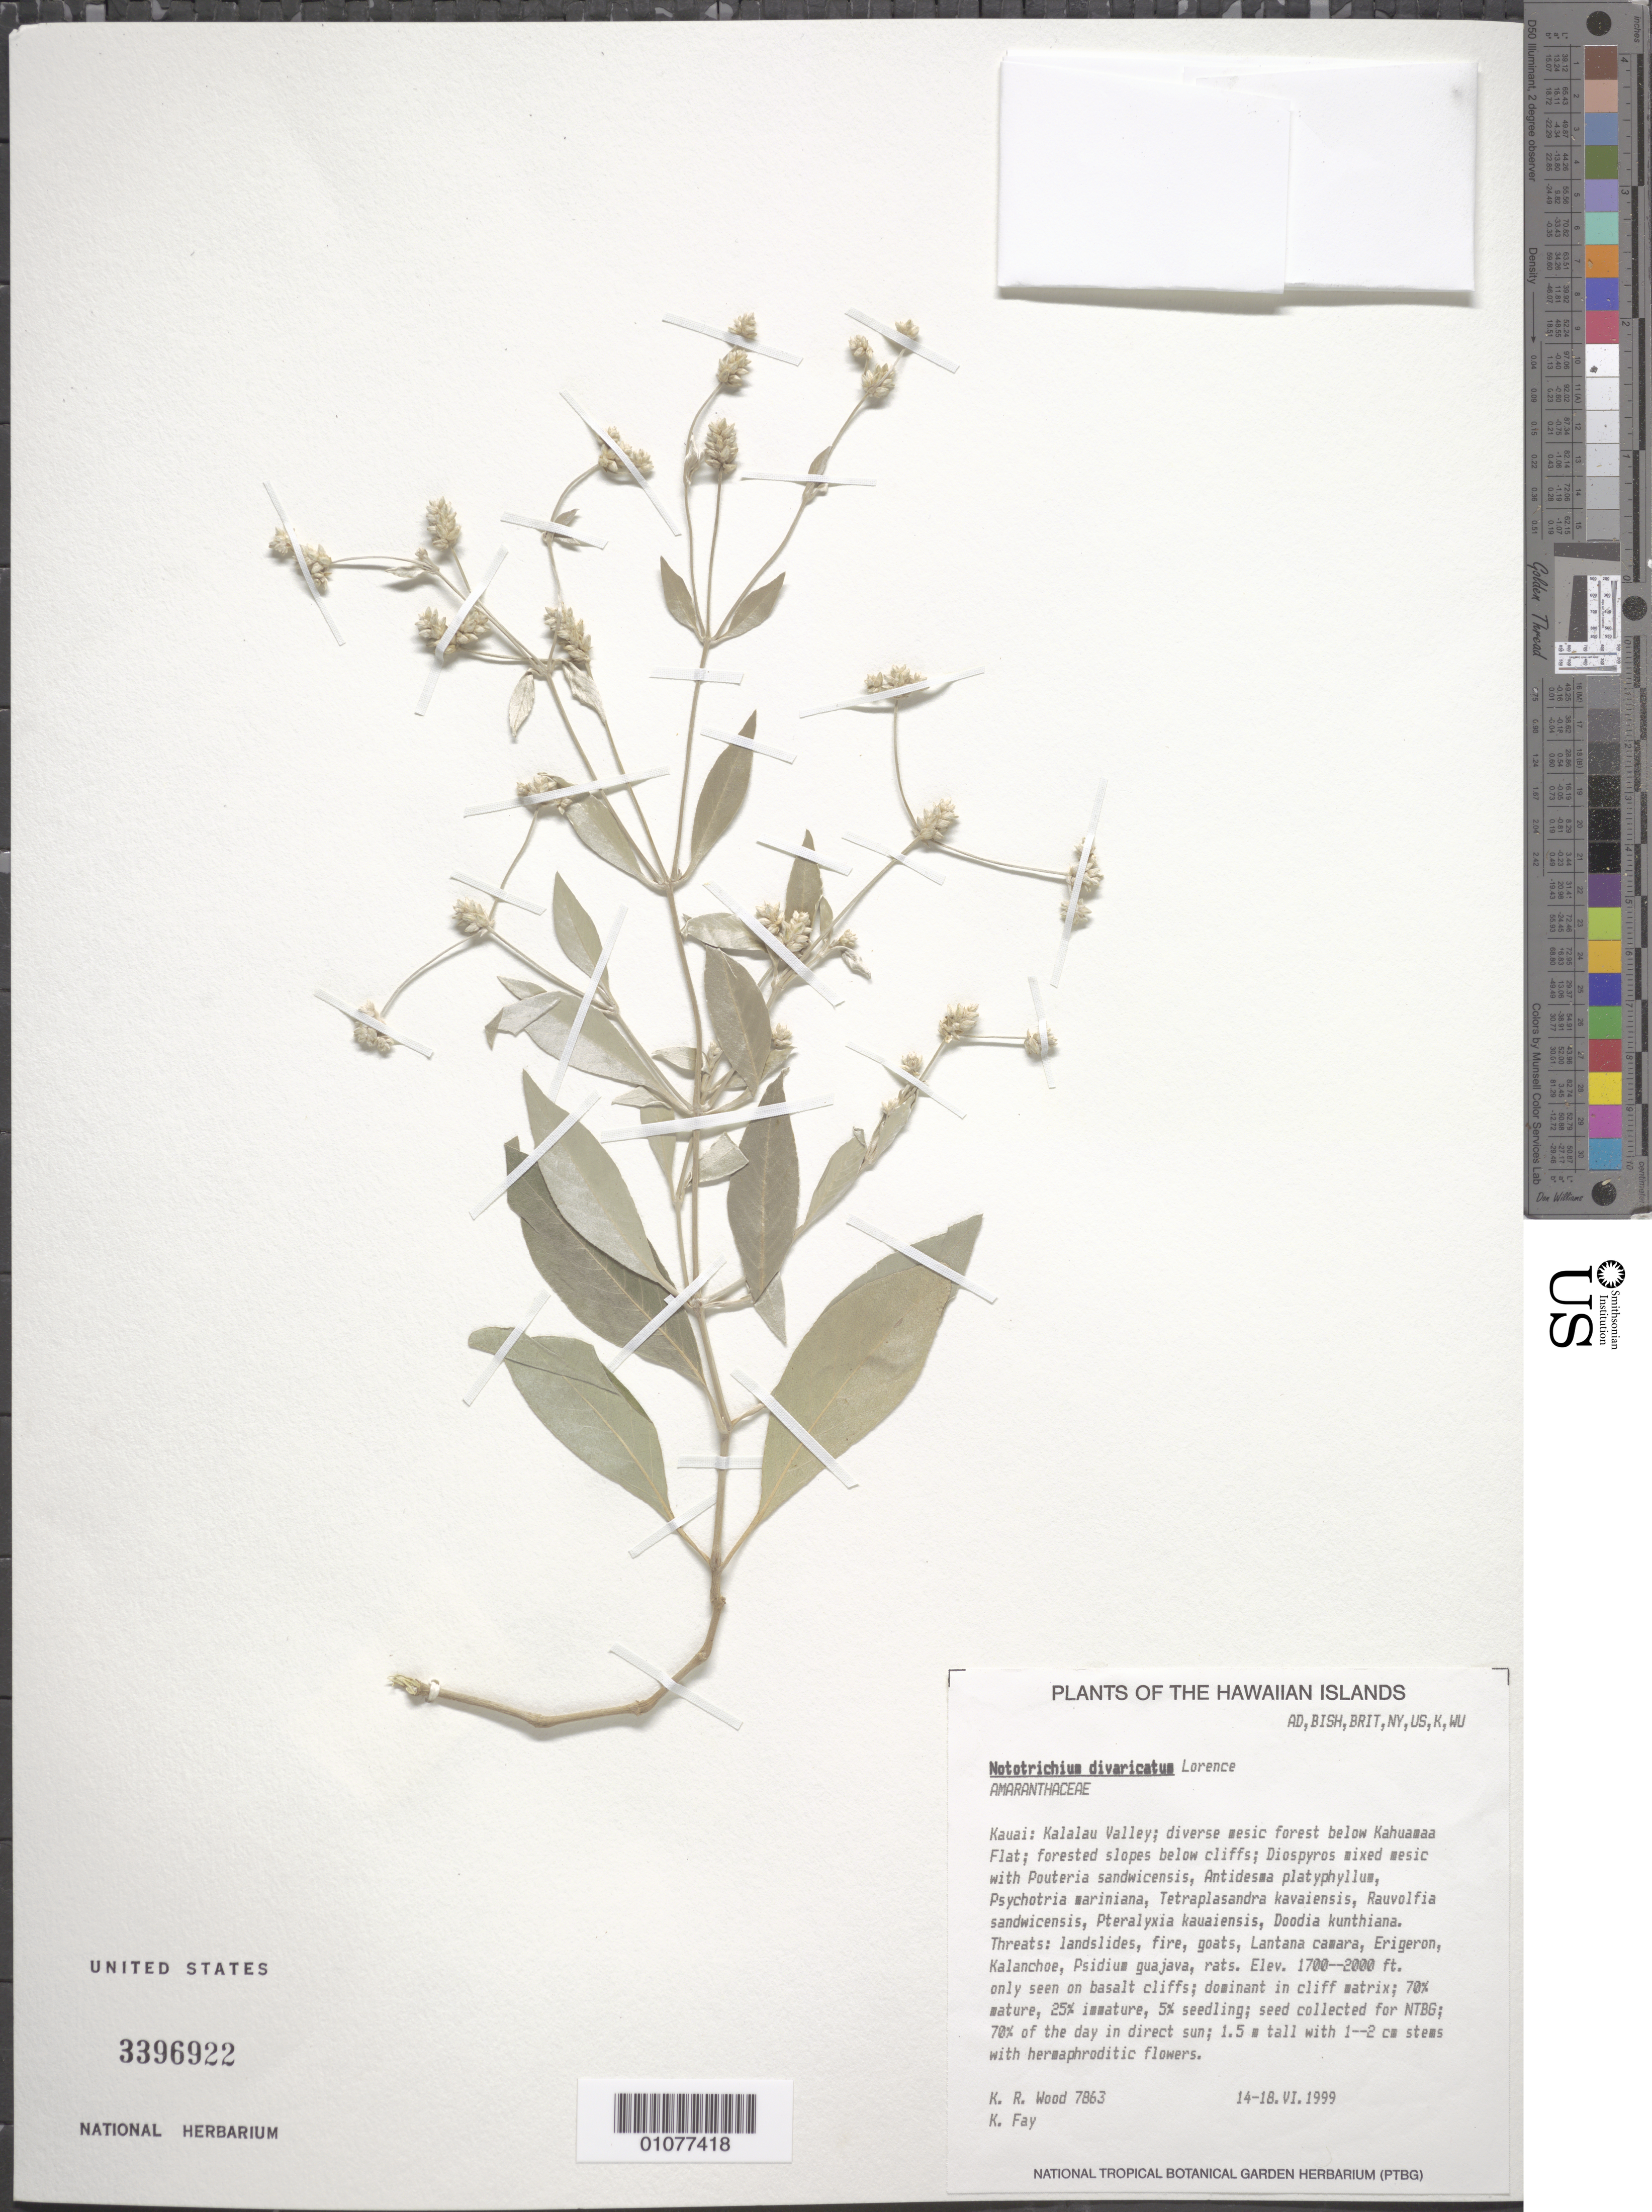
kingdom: Plantae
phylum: Tracheophyta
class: Magnoliopsida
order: Caryophyllales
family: Amaranthaceae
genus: Achyranthes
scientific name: Achyranthes divaricata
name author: (Lorence) Di Vincenzo et al.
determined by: Wagner, W. L., (BOT), Smithsonian Institution - National Museum of Natural History (UNITED STATES)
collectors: K. R. Wood & K. Fay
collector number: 7863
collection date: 1999-06-14/1999-06-18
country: United States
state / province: Hawaii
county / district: Kauai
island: Kaua'i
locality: Kalalau Valley, diverse mesic forest below Kahuamaa Flat, forested slopes below cliffs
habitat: basalt cliffs; landslides, fire, goats, Lantana camara, Erigeron, Kalanchoe, Psidium guajava, rats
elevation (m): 518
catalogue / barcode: US 3396922